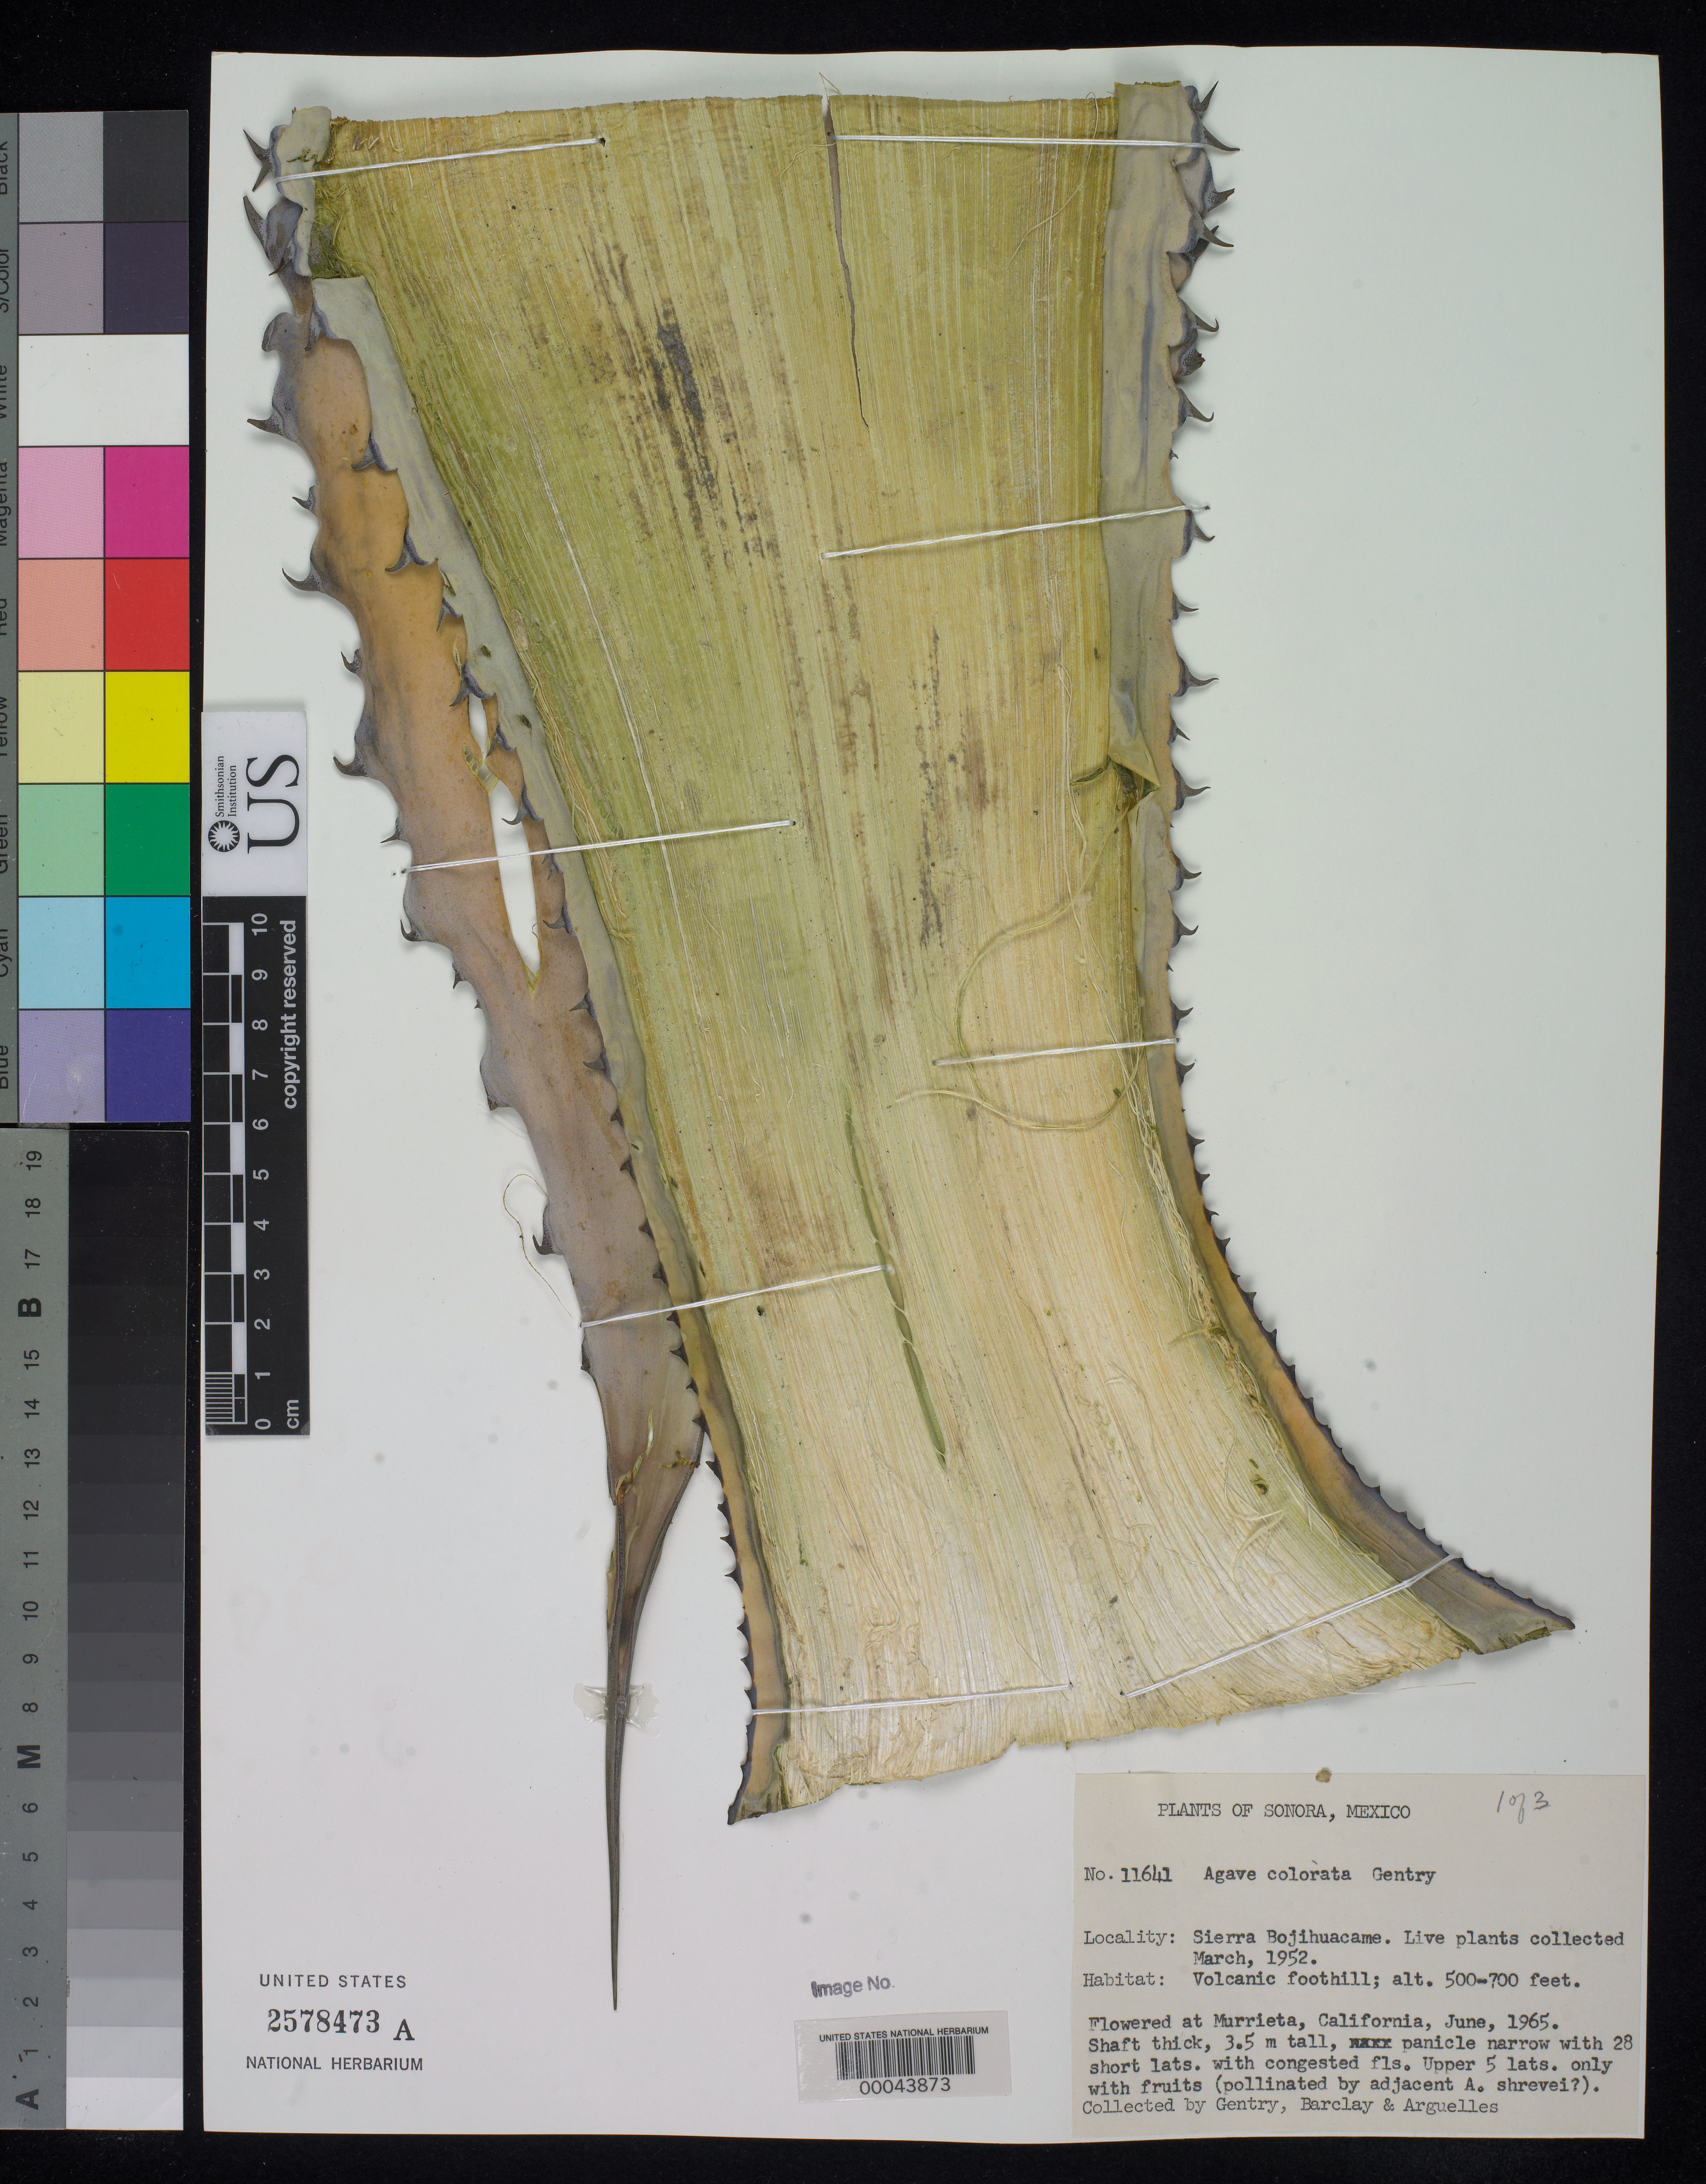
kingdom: Plantae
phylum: Tracheophyta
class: Liliopsida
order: Asparagales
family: Asparagaceae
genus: Agave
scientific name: Agave colorata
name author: Gentry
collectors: H. S. Gentry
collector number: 11641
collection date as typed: Mar 1952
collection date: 1952-03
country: Mexico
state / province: Sonora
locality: Sierra bojihuacame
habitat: Volcanic foothill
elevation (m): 152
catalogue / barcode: US 2578473A